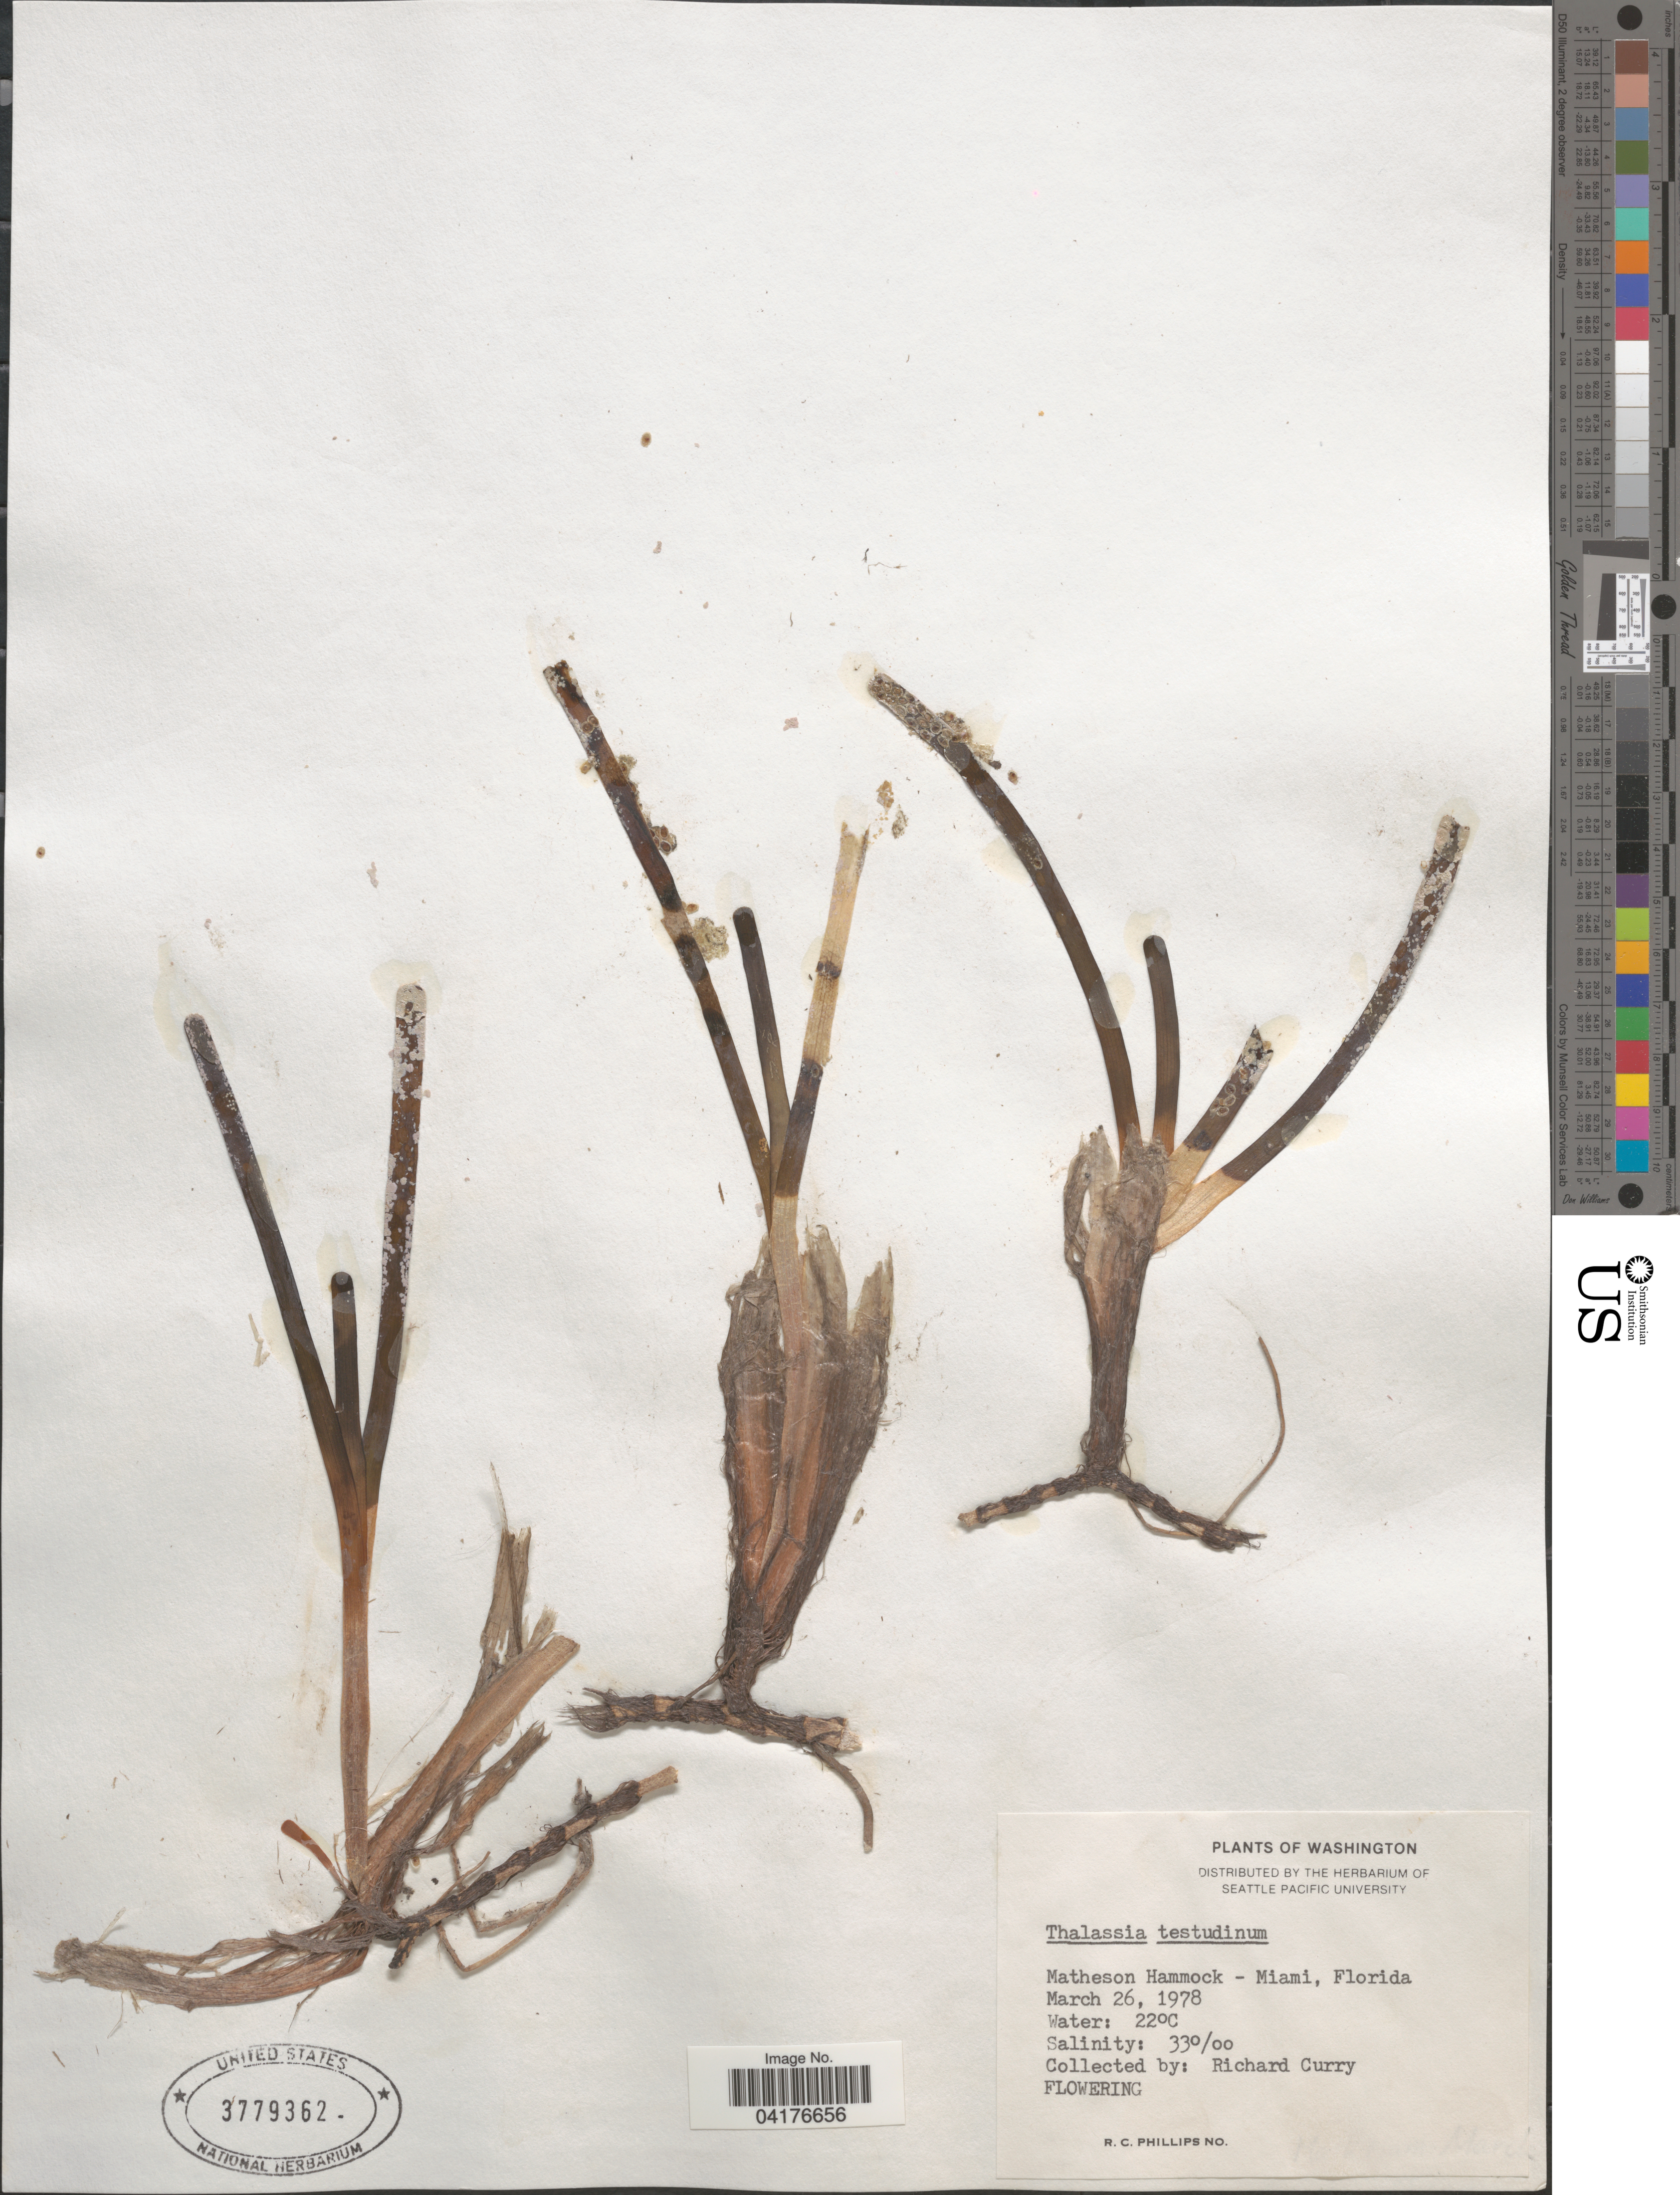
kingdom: Plantae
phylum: Tracheophyta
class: Liliopsida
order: Alismatales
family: Hydrocharitaceae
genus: Thalassia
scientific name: Thalassia testudinum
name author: Banks & Sol. ex K.D. Koenig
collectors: R. Curry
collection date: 1978-03-26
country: United States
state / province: Florida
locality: Matheson Hammock - Miami.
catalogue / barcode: US 3779362